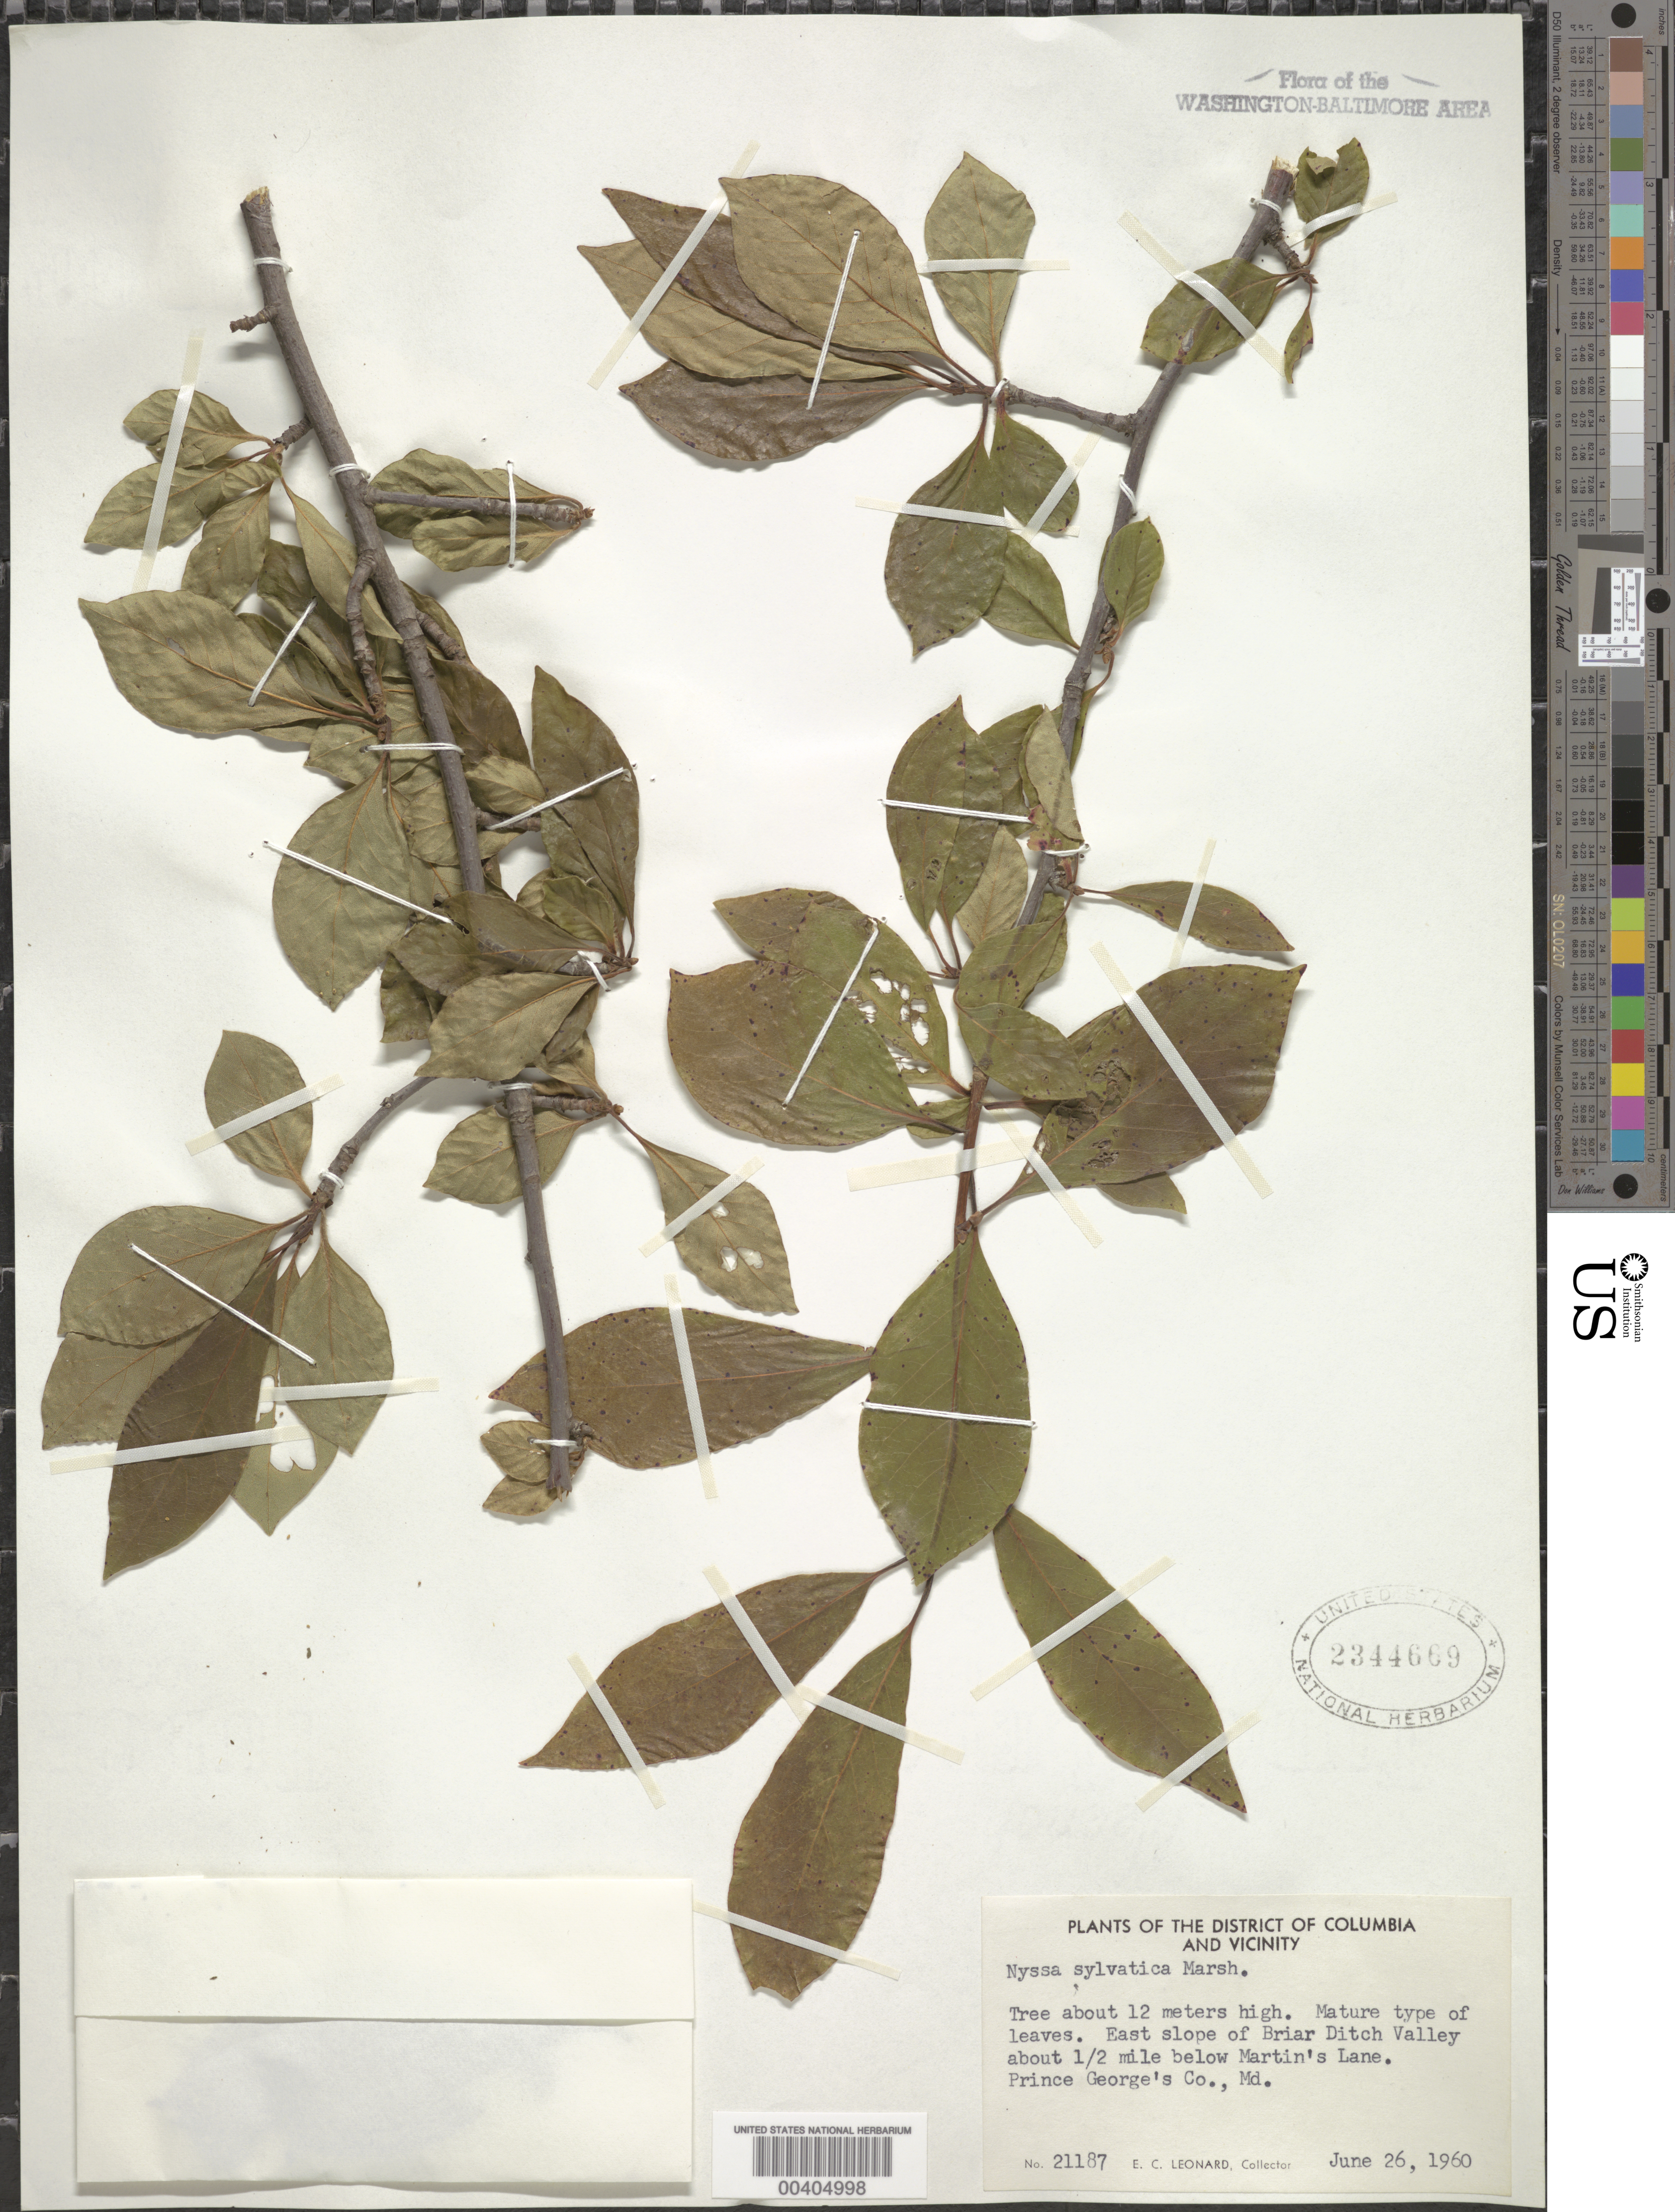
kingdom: Plantae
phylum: Tracheophyta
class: Magnoliopsida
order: Cornales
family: Nyssaceae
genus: Nyssa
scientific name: Nyssa sylvatica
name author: Marshall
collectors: E. C. Leonard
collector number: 21187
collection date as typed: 26 Jun 1960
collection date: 1960-06-26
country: United States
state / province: Maryland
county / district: Prince George's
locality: E slope of Briar Ditch Valley about .5 mi. below Martin's Lane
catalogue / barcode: US 2344669